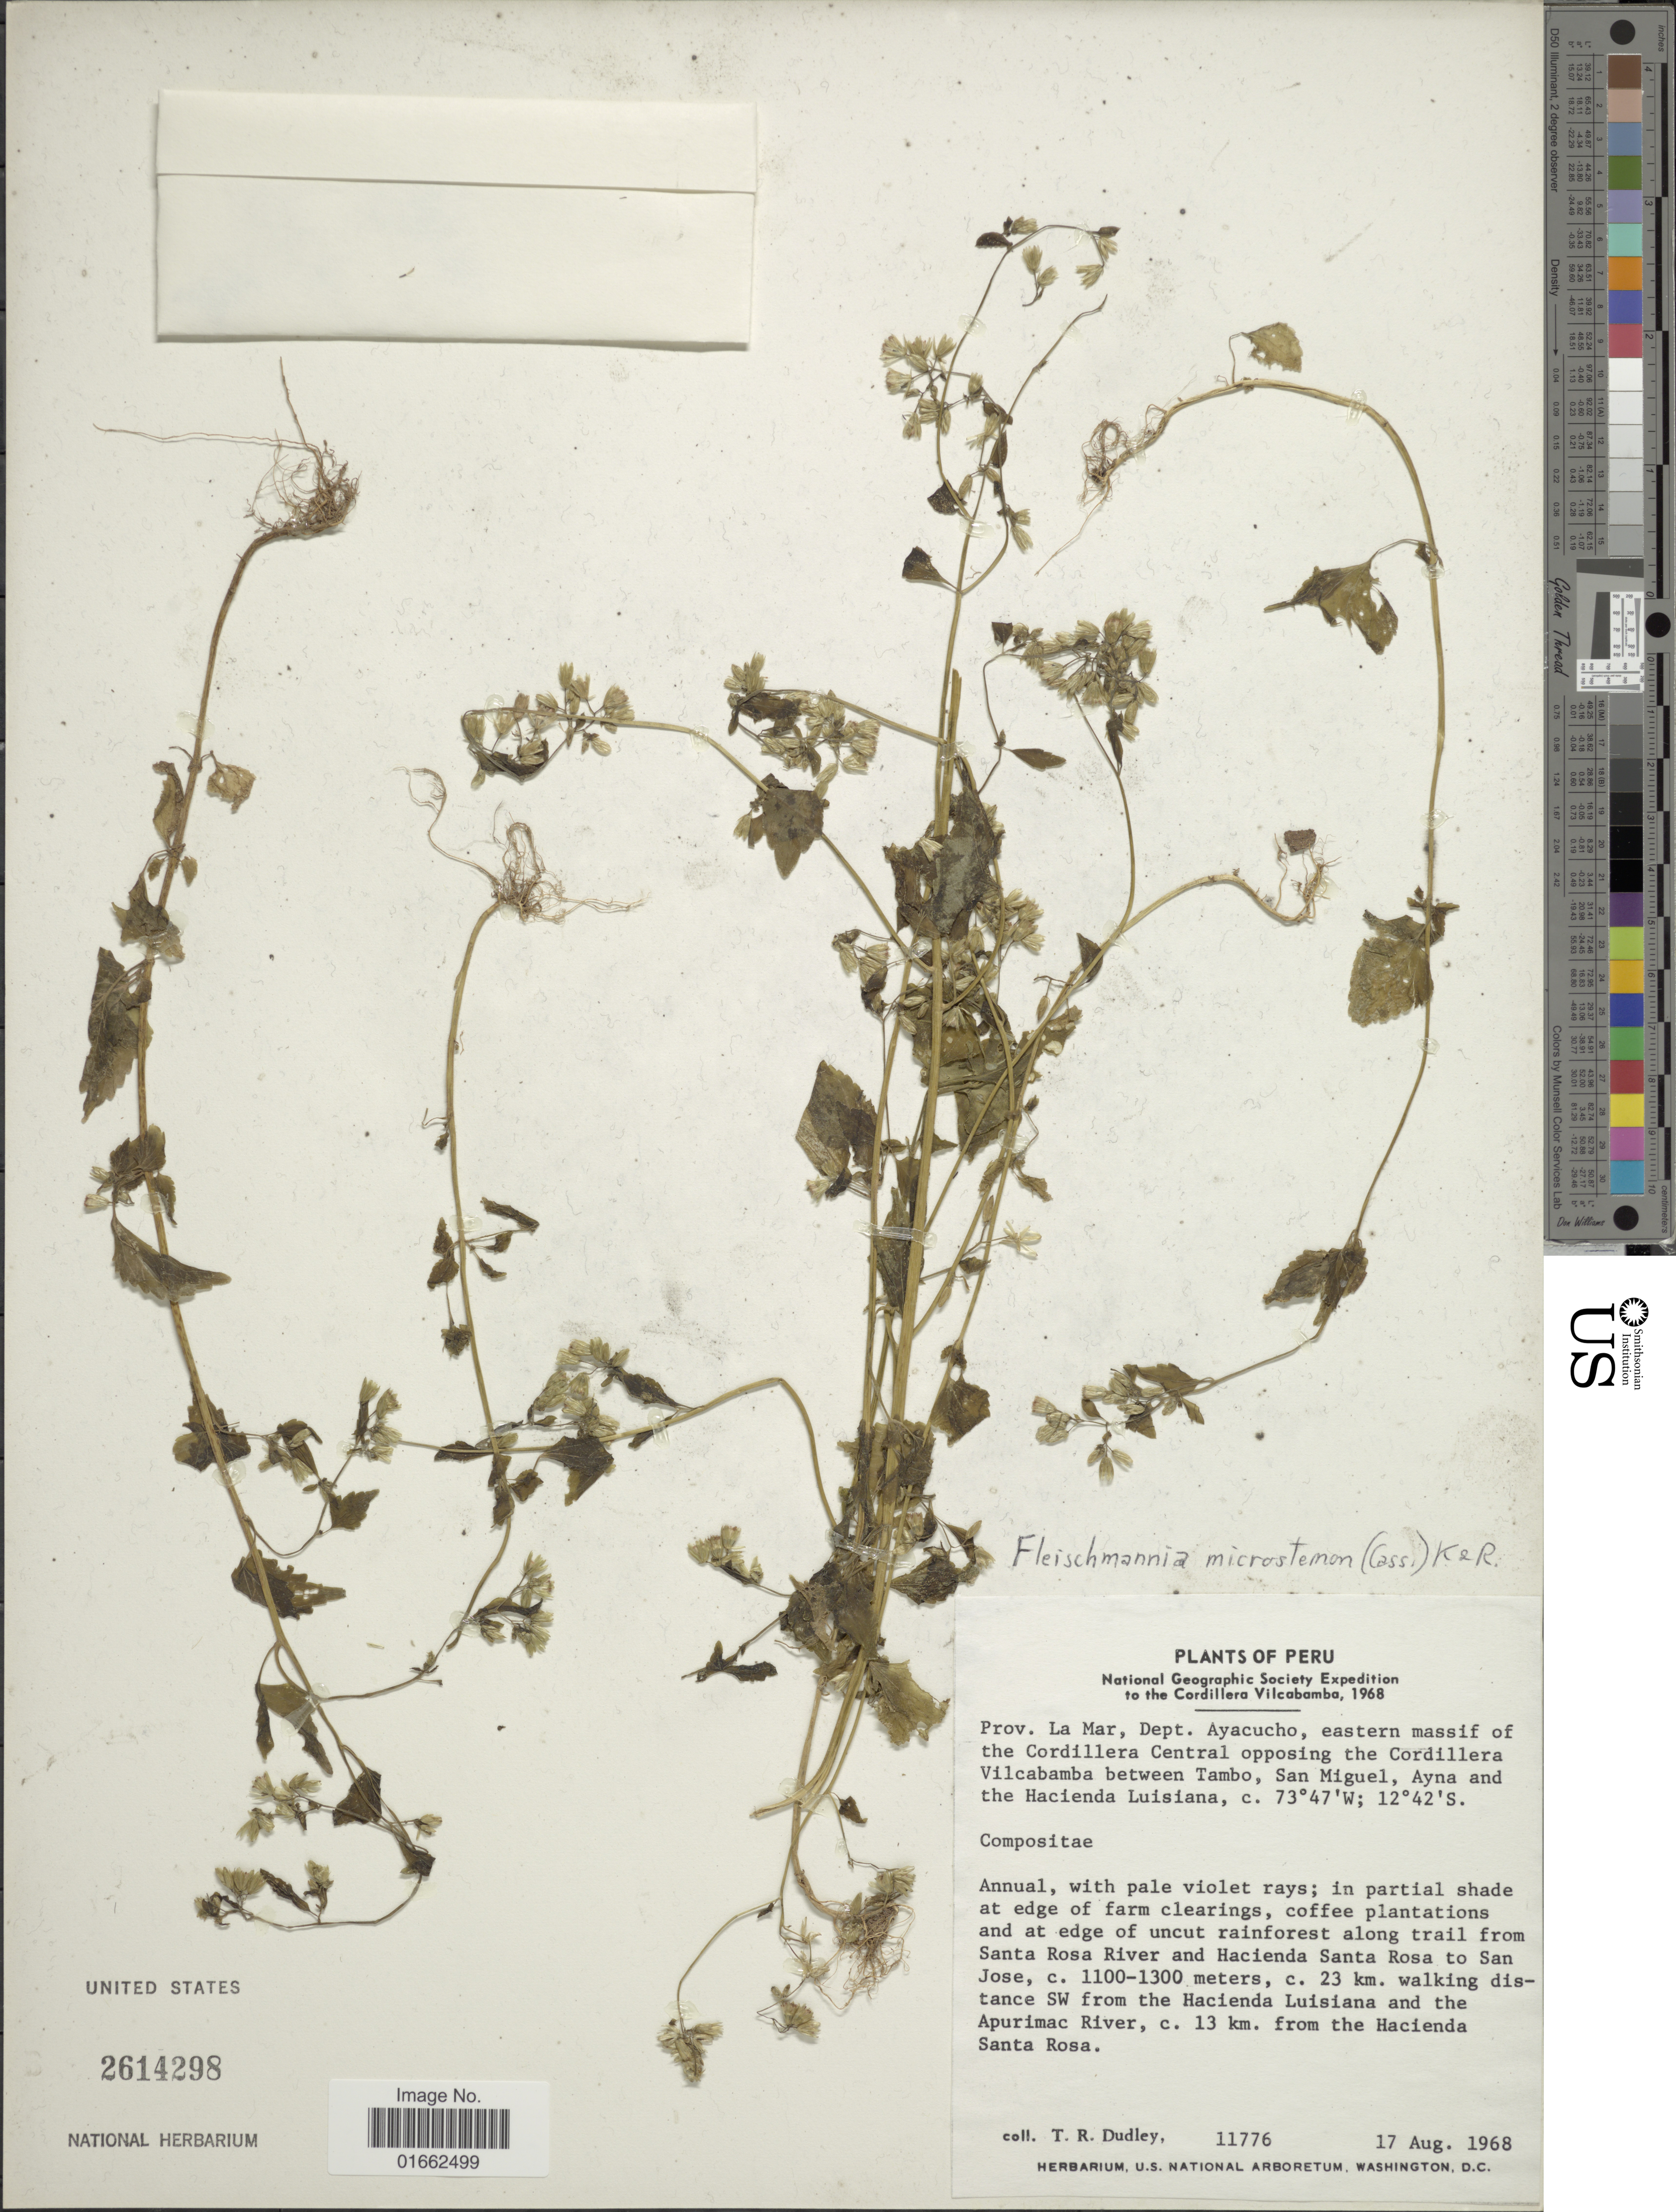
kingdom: Plantae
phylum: Tracheophyta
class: Magnoliopsida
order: Asterales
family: Asteraceae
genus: Fleischmannia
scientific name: Fleischmannia microstemon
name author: (Cass.) R.M. King & H. Rob.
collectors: T. R. Dudley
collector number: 11776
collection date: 1968-08-17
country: Peru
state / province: Ayacucho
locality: Prov. La Mar, Dept. Ayacucho, eastern massif of the Cordillera Central opposing the Cordillera Vilcabamba between Tambo, San Miguel, Ayna and the Hacienda Luisiana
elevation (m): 1100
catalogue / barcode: US 2614298